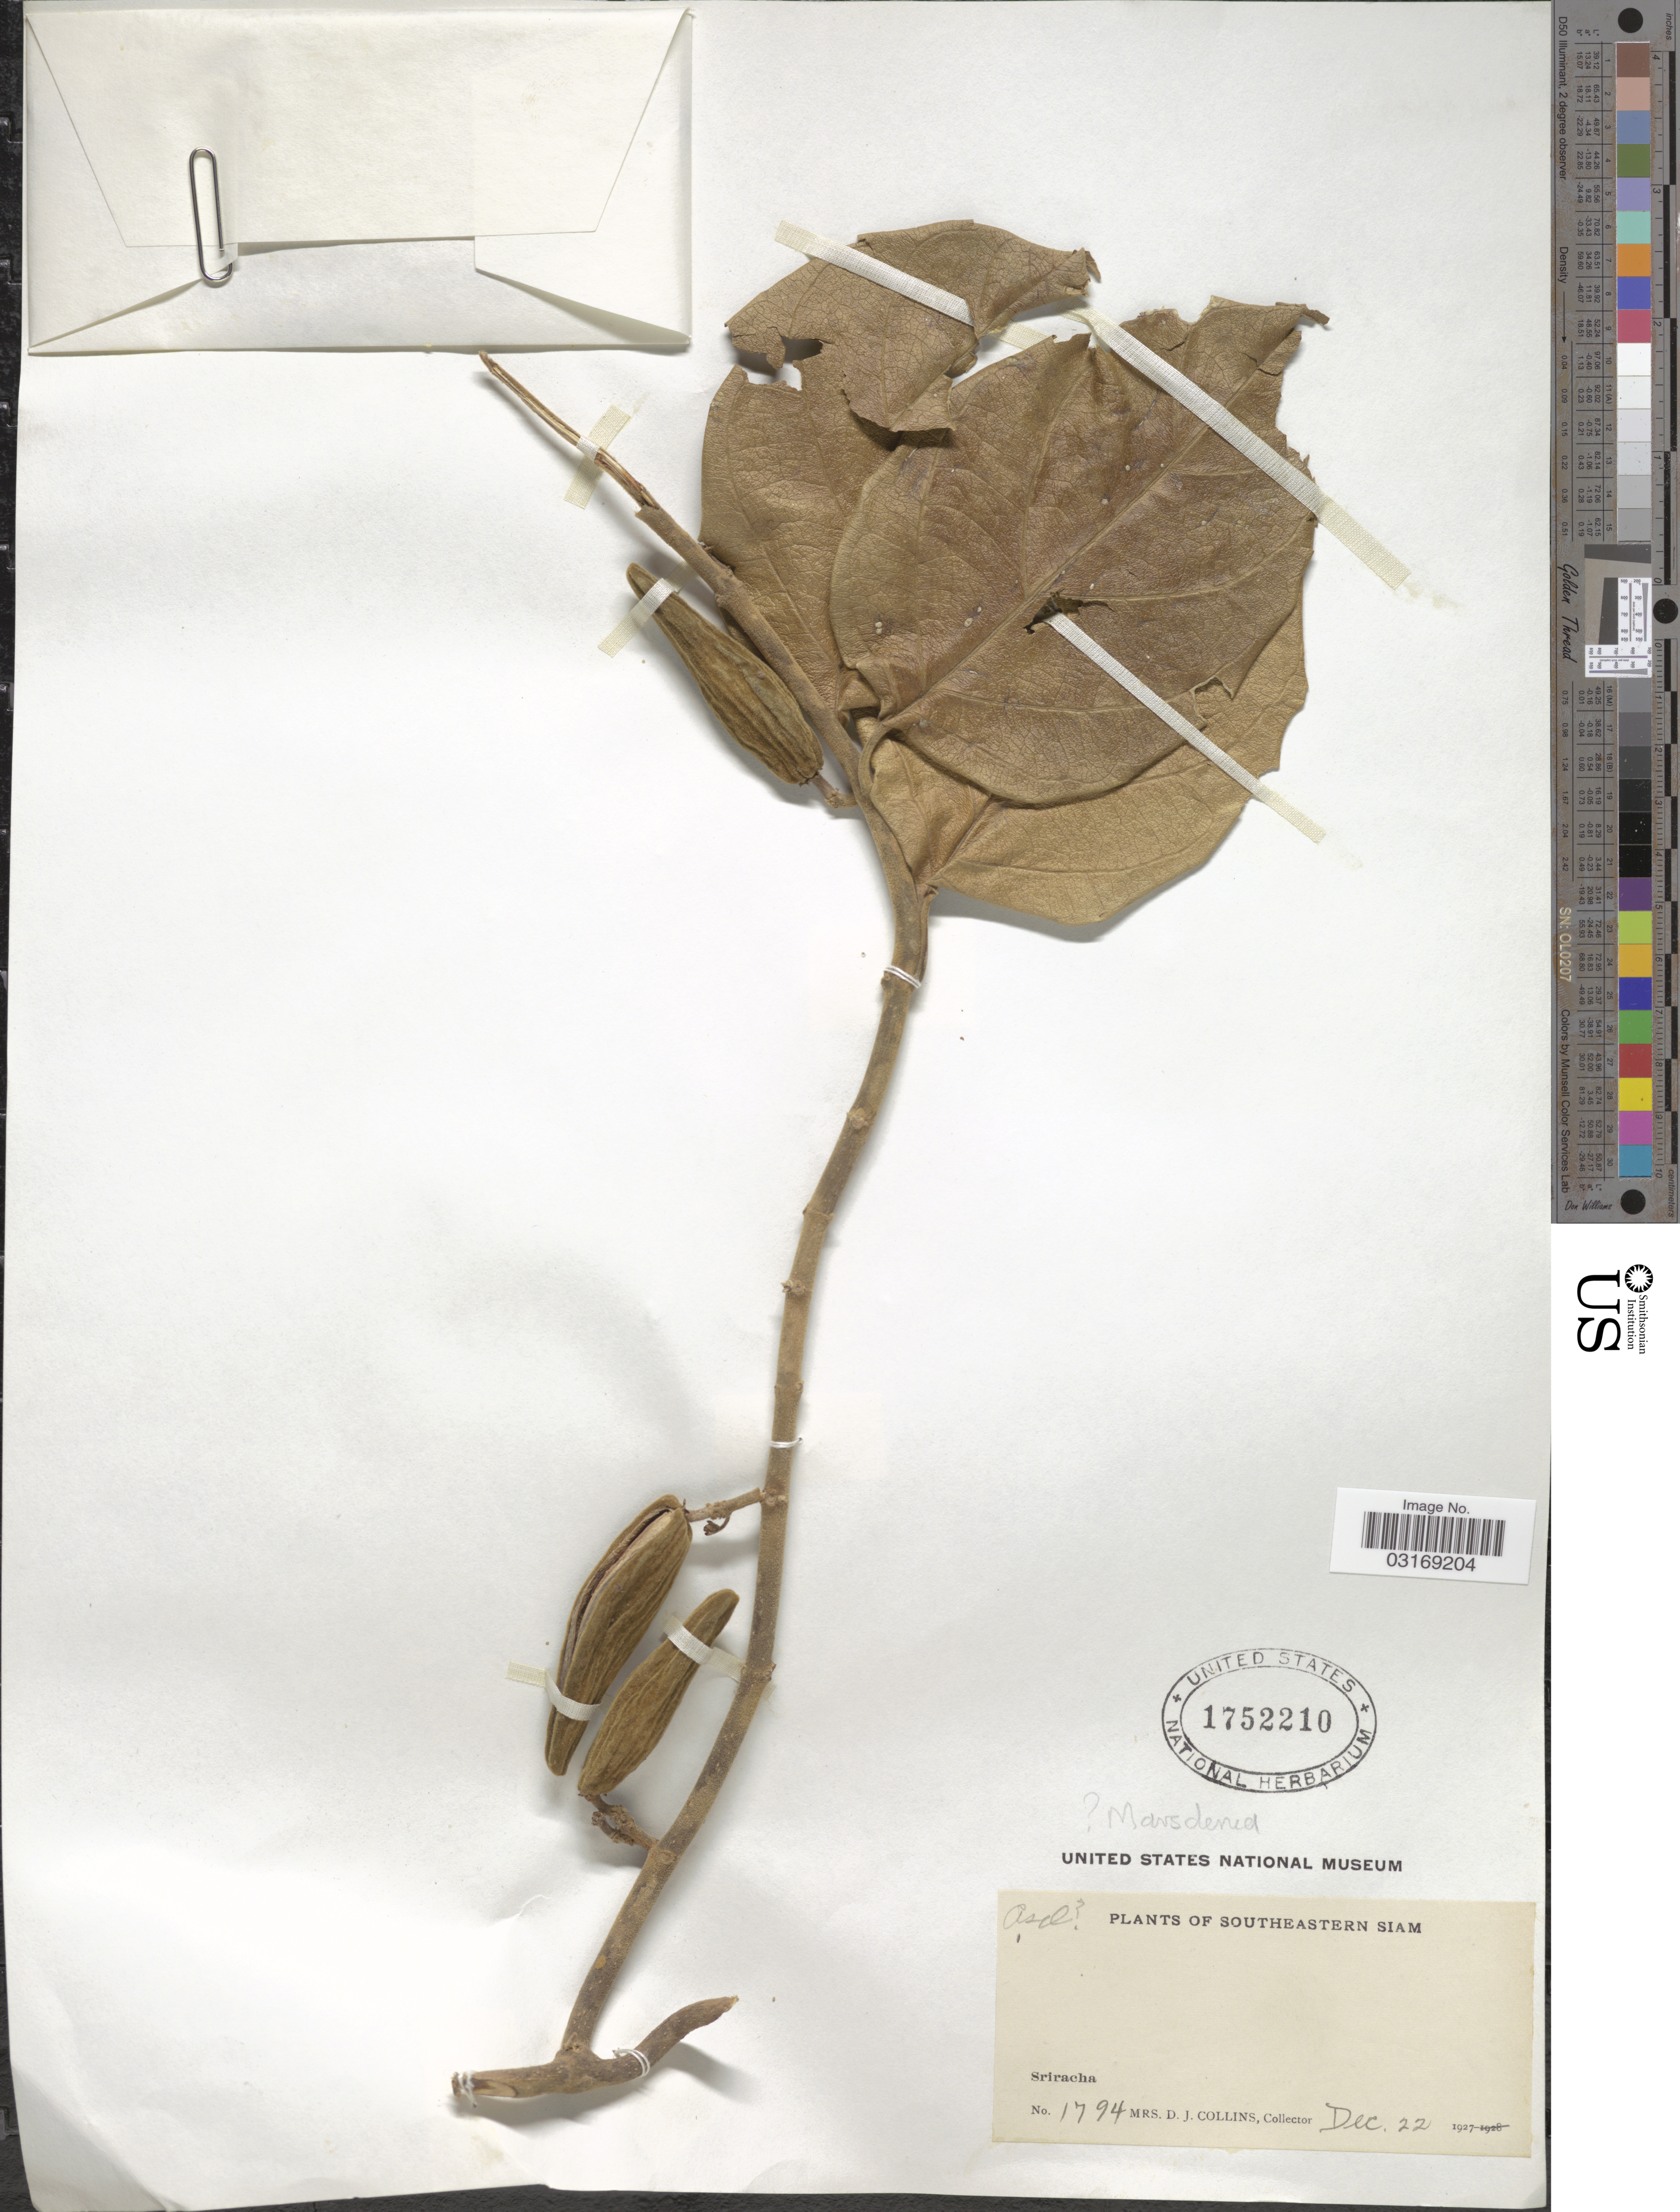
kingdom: Plantae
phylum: Tracheophyta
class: Magnoliopsida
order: Gentianales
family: Apocynaceae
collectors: Mrs. D. J. Collins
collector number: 1794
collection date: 1927-12-22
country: Thailand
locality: Southeastern Siam. Sriracha.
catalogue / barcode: US 1752210